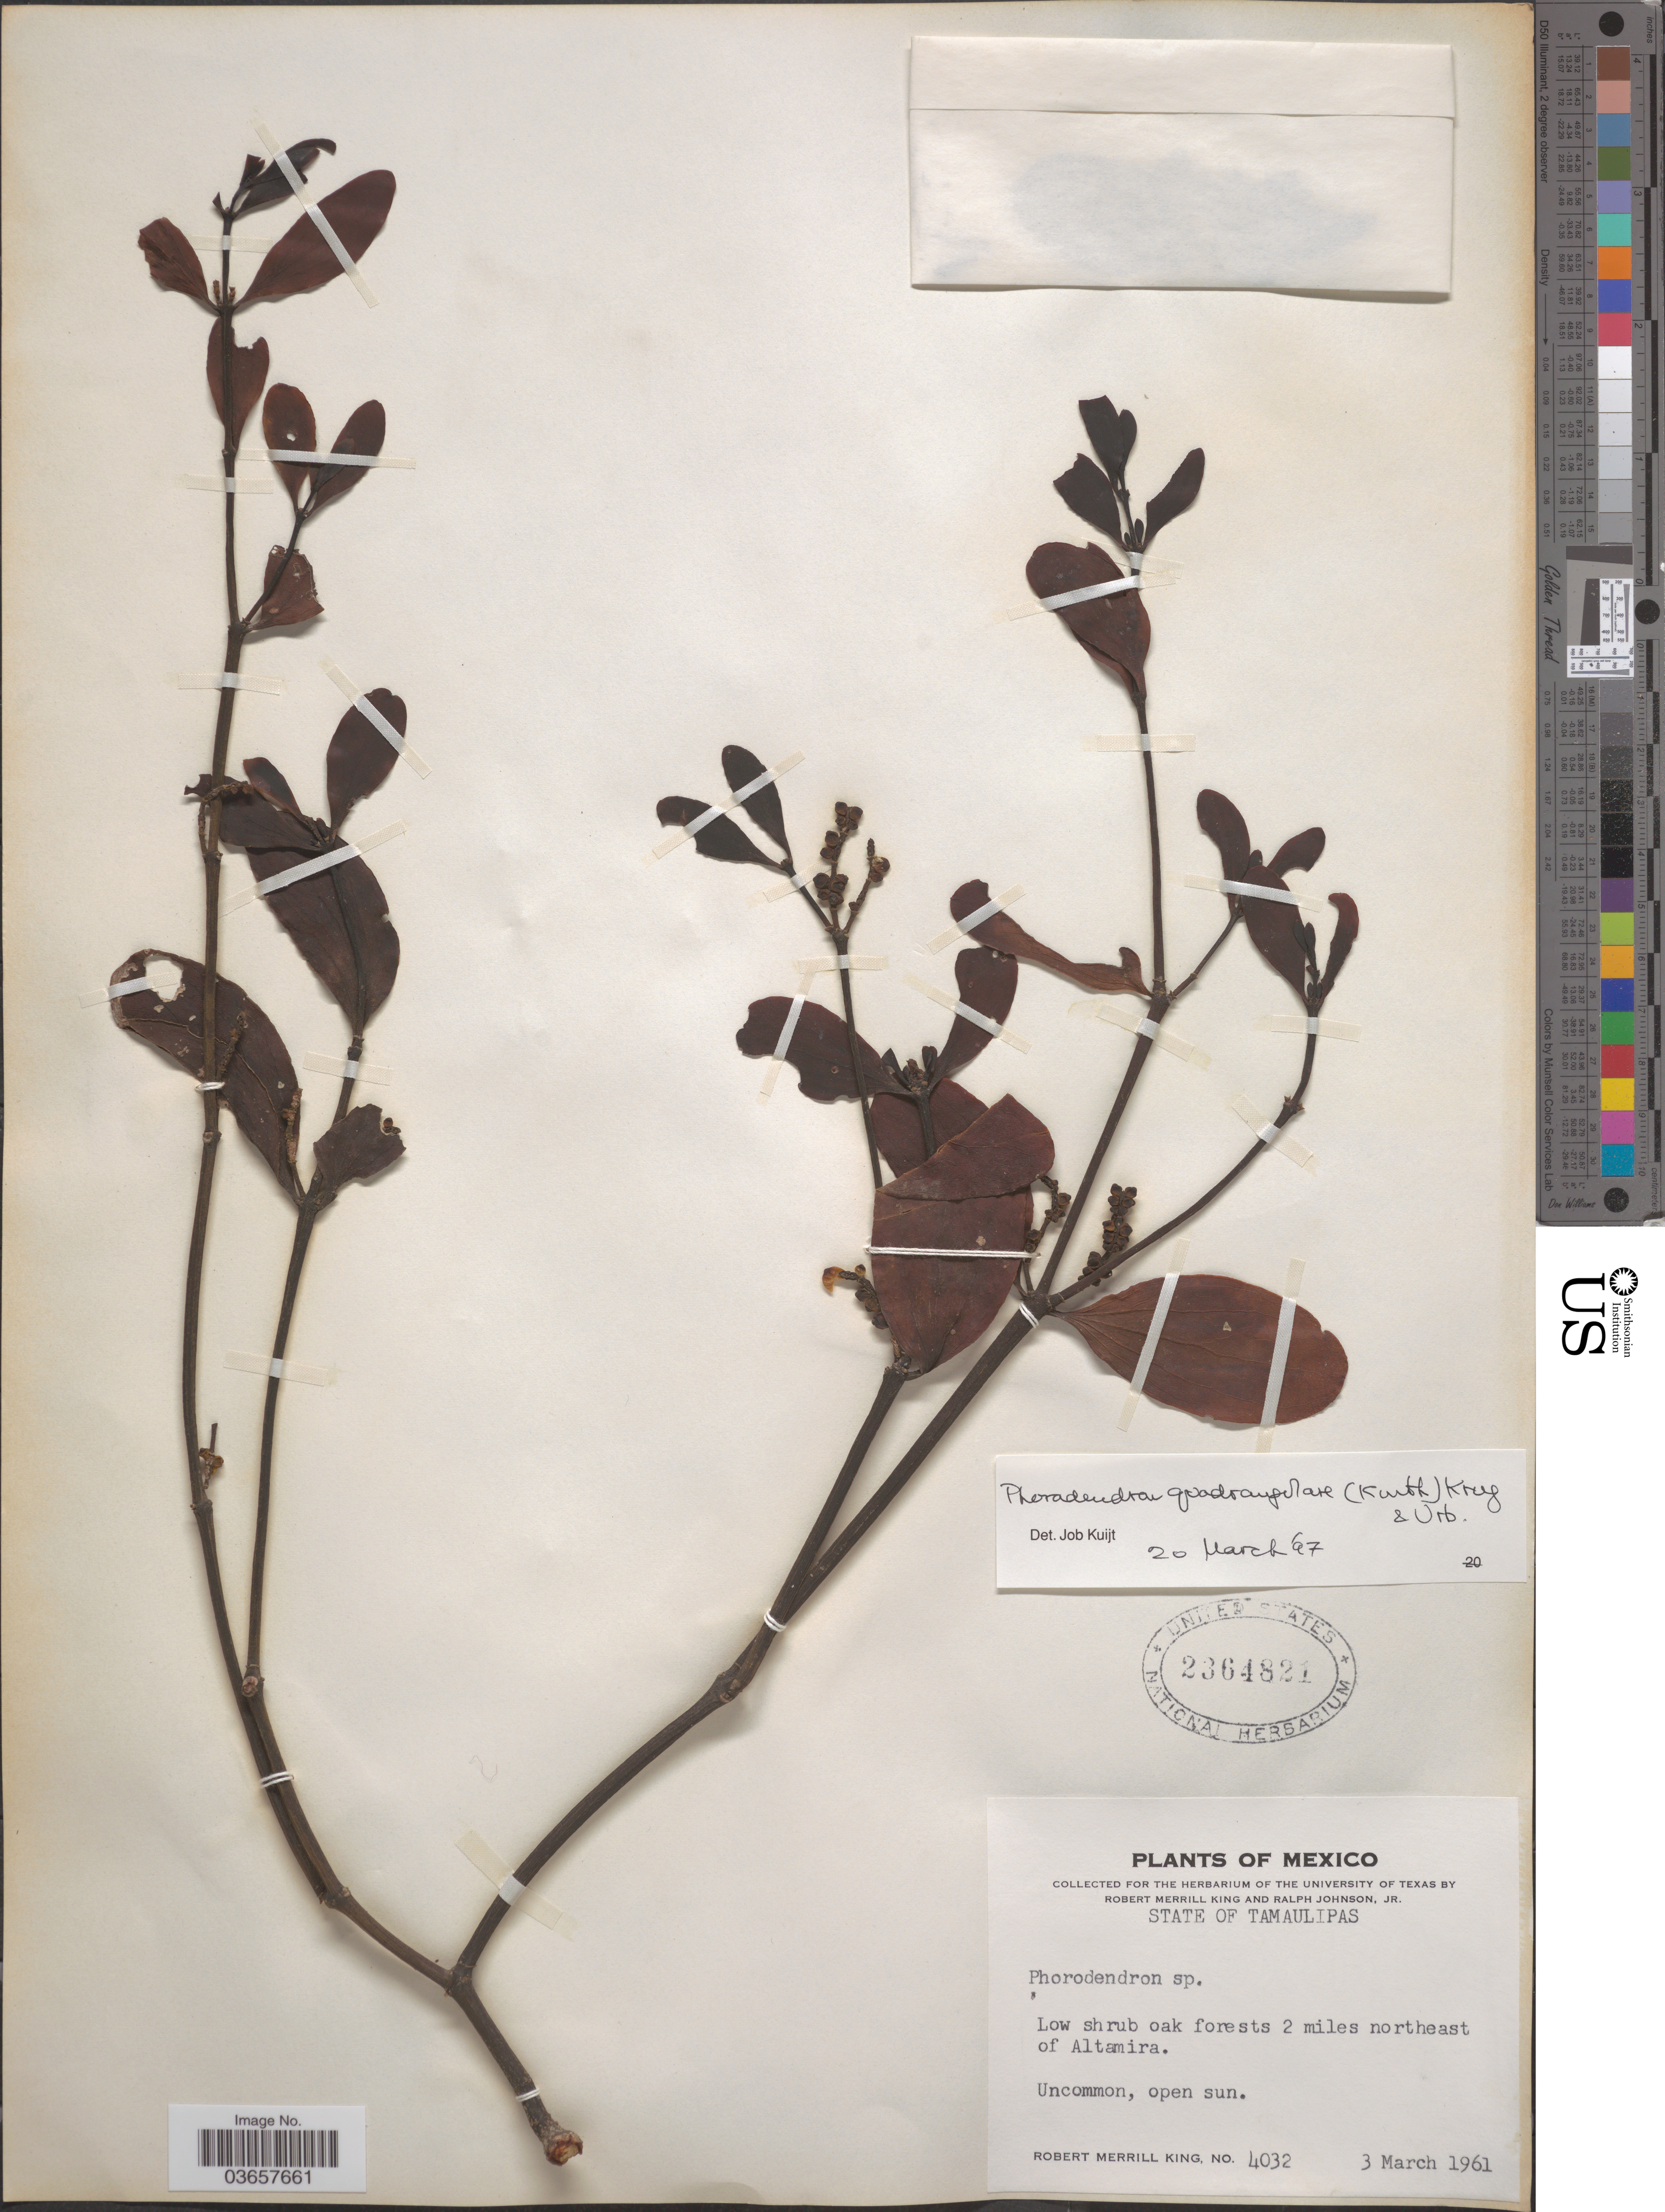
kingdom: Plantae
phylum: Tracheophyta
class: Magnoliopsida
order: Santalales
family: Viscaceae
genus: Phoradendron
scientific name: Phoradendron quadrangulare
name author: (Kunth) Griseb.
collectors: R. M. King & R. Johnson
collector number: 4032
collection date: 1961-03-03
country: Mexico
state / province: Tamaulipas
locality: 2 miles northeast of Altamira.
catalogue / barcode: US 2364821